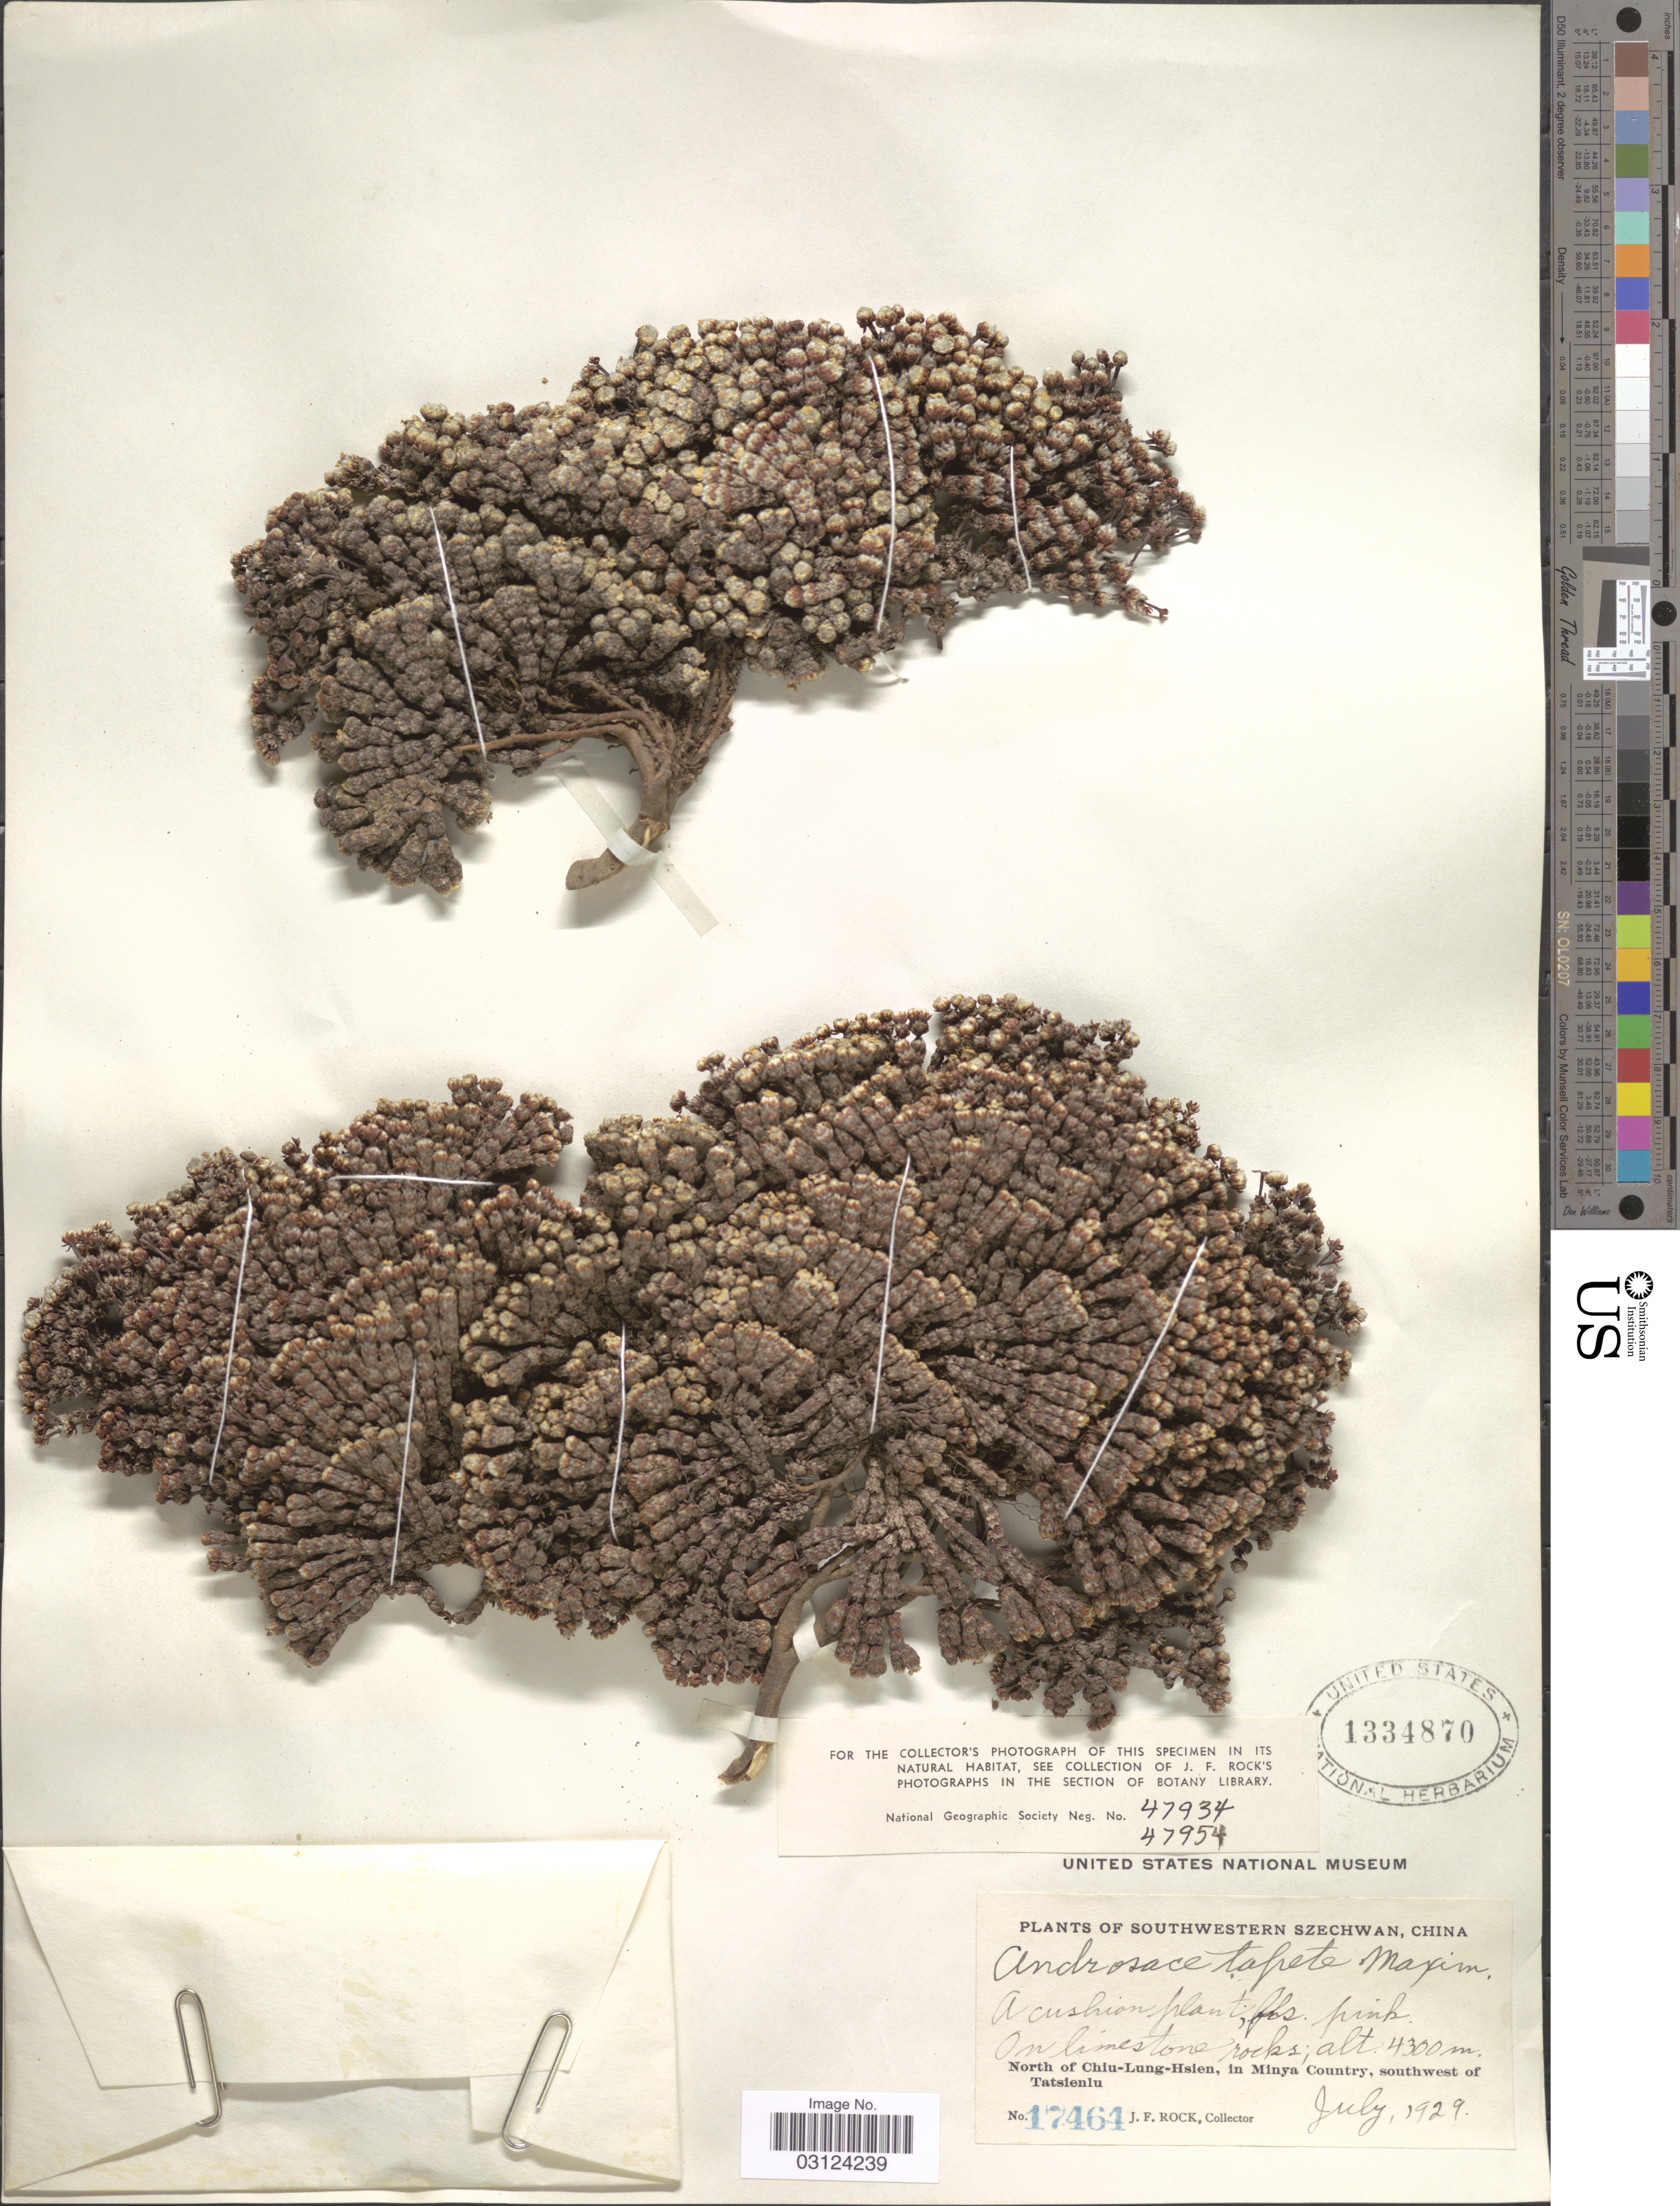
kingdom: Plantae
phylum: Tracheophyta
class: Magnoliopsida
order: Ericales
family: Primulaceae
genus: Androsace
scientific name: Androsace tapete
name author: Maxim.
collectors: J. Rock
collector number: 17464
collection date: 1929-07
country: China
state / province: Sichuan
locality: Southwestern Szechwan, North of Chiu-Lung-Hsien, in Minya Country, southwest of Tatsienlu.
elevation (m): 4300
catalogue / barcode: US 1334870